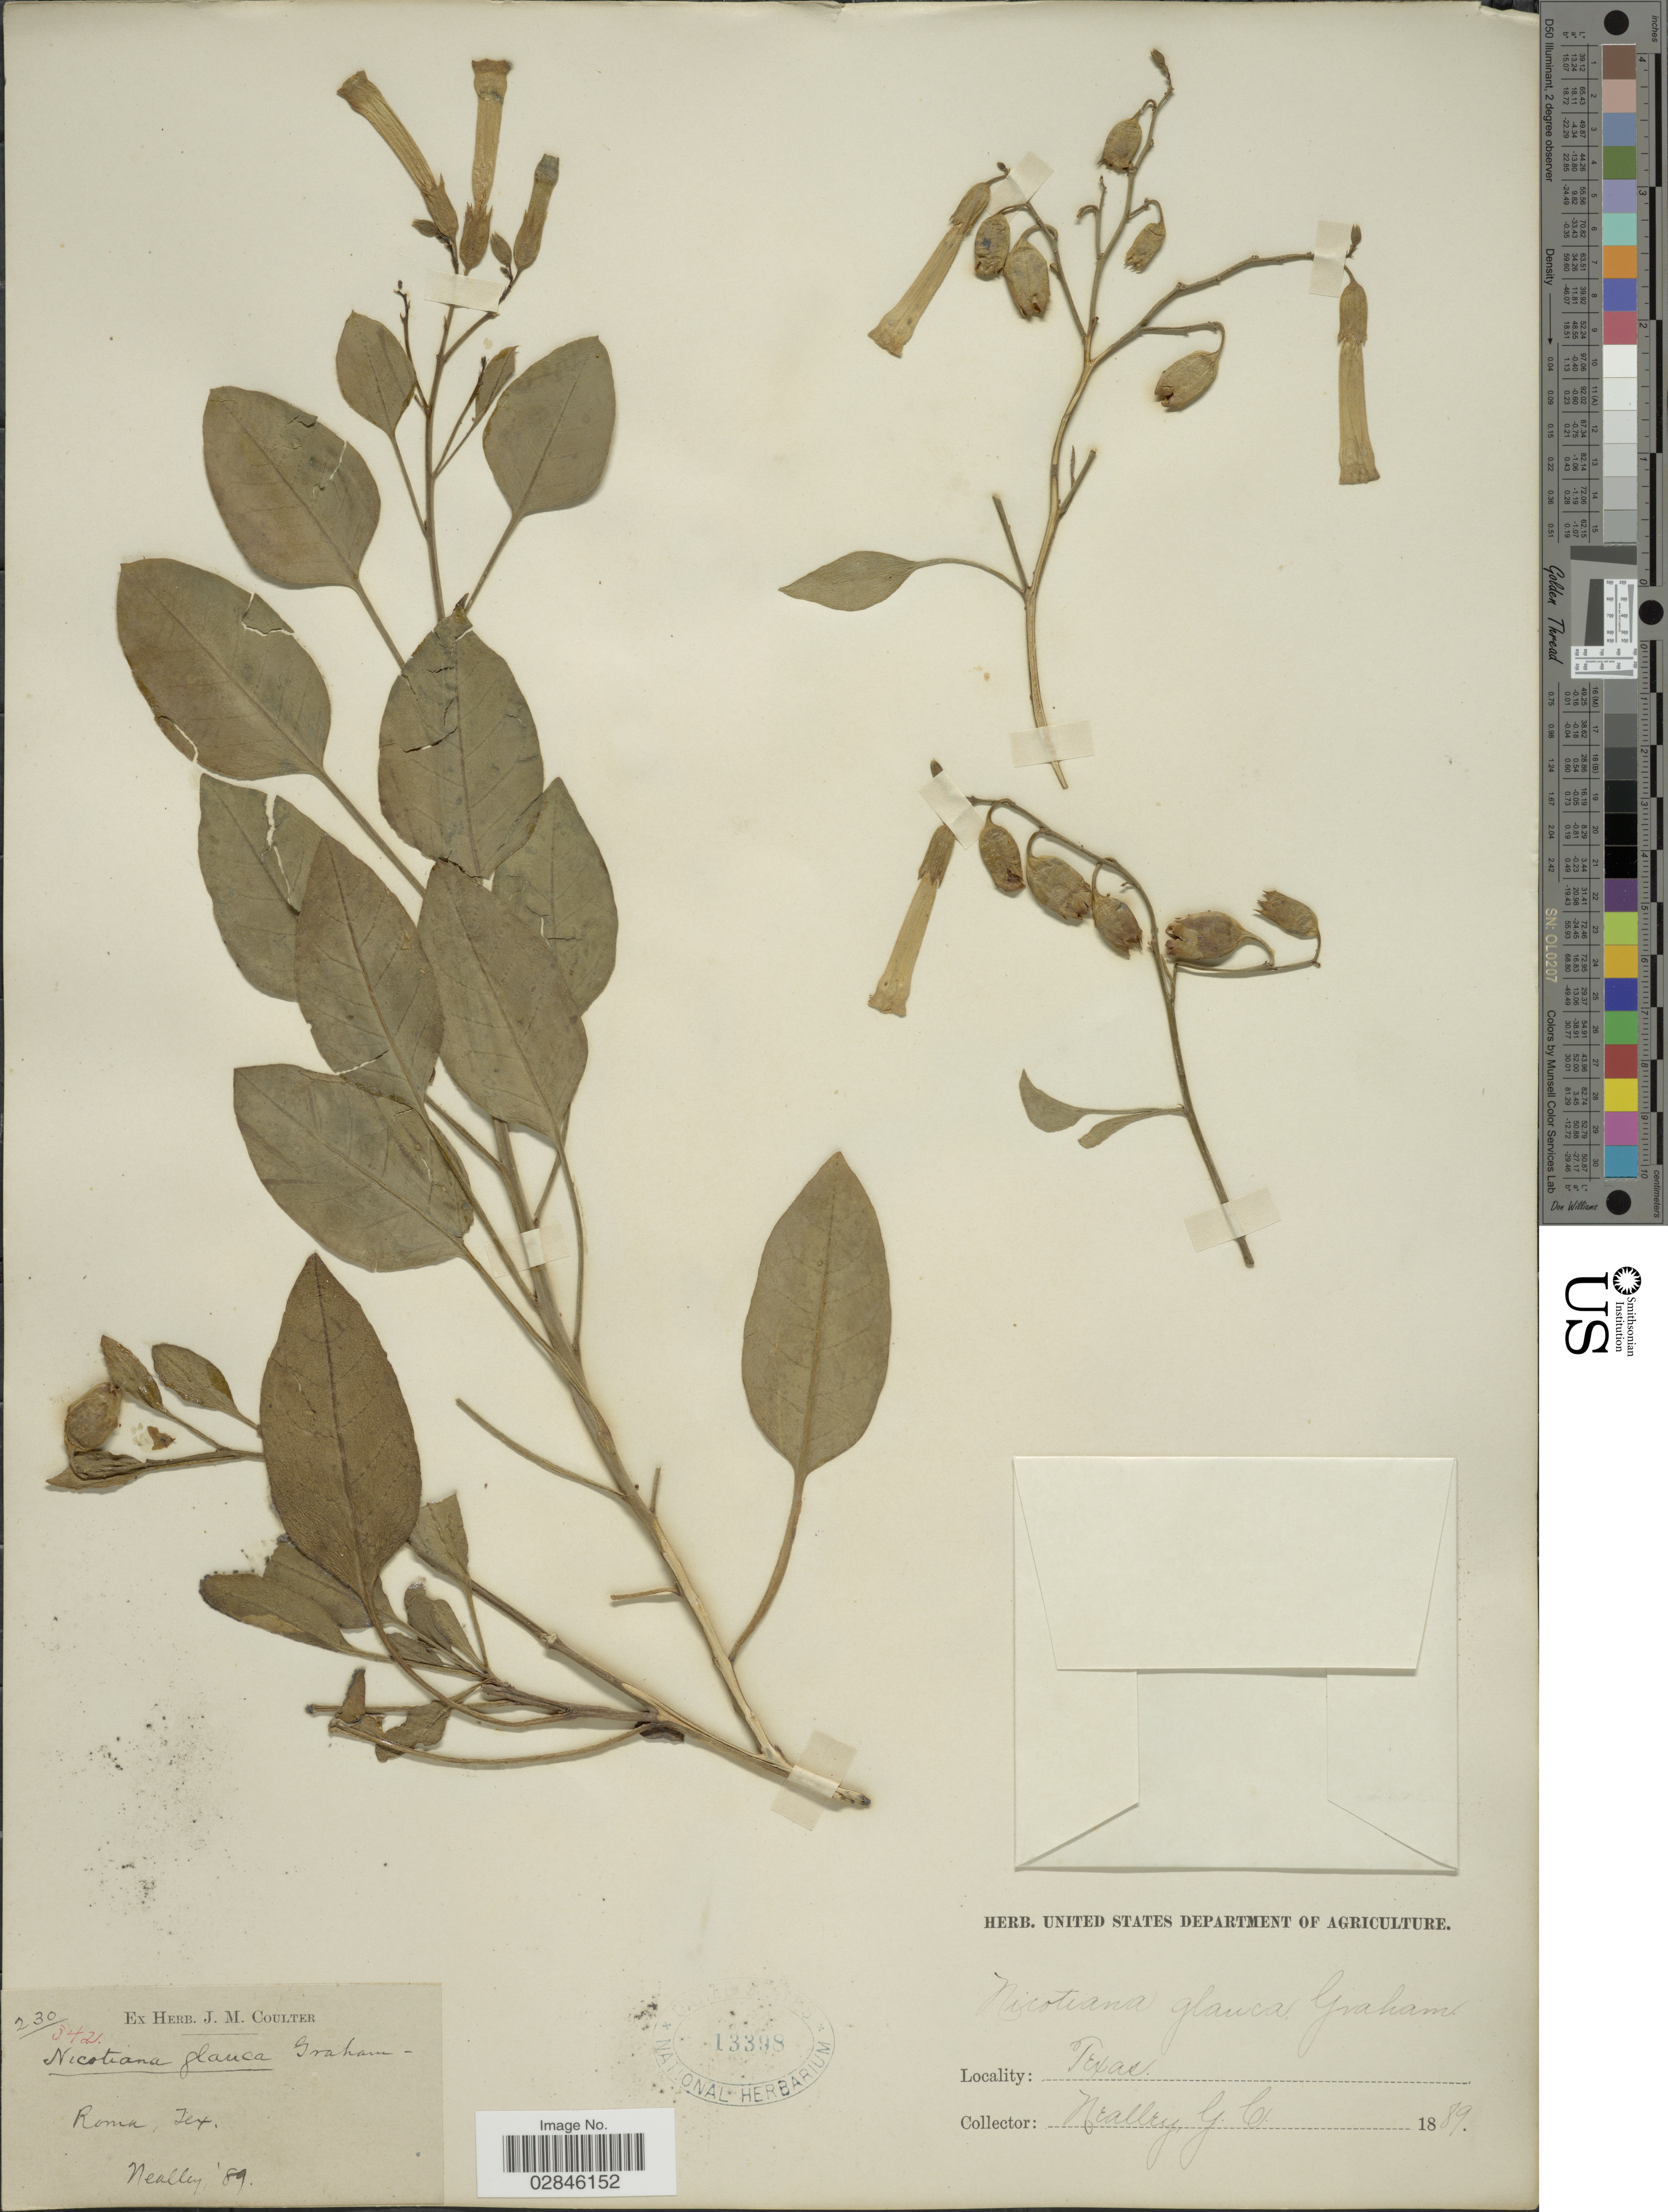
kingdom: Plantae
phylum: Tracheophyta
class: Magnoliopsida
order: Solanales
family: Solanaceae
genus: Nicotiana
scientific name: Nicotiana glauca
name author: Graham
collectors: G. C. Nealley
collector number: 230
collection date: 1889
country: United States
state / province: Texas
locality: Roma, Tex.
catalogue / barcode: US 13398